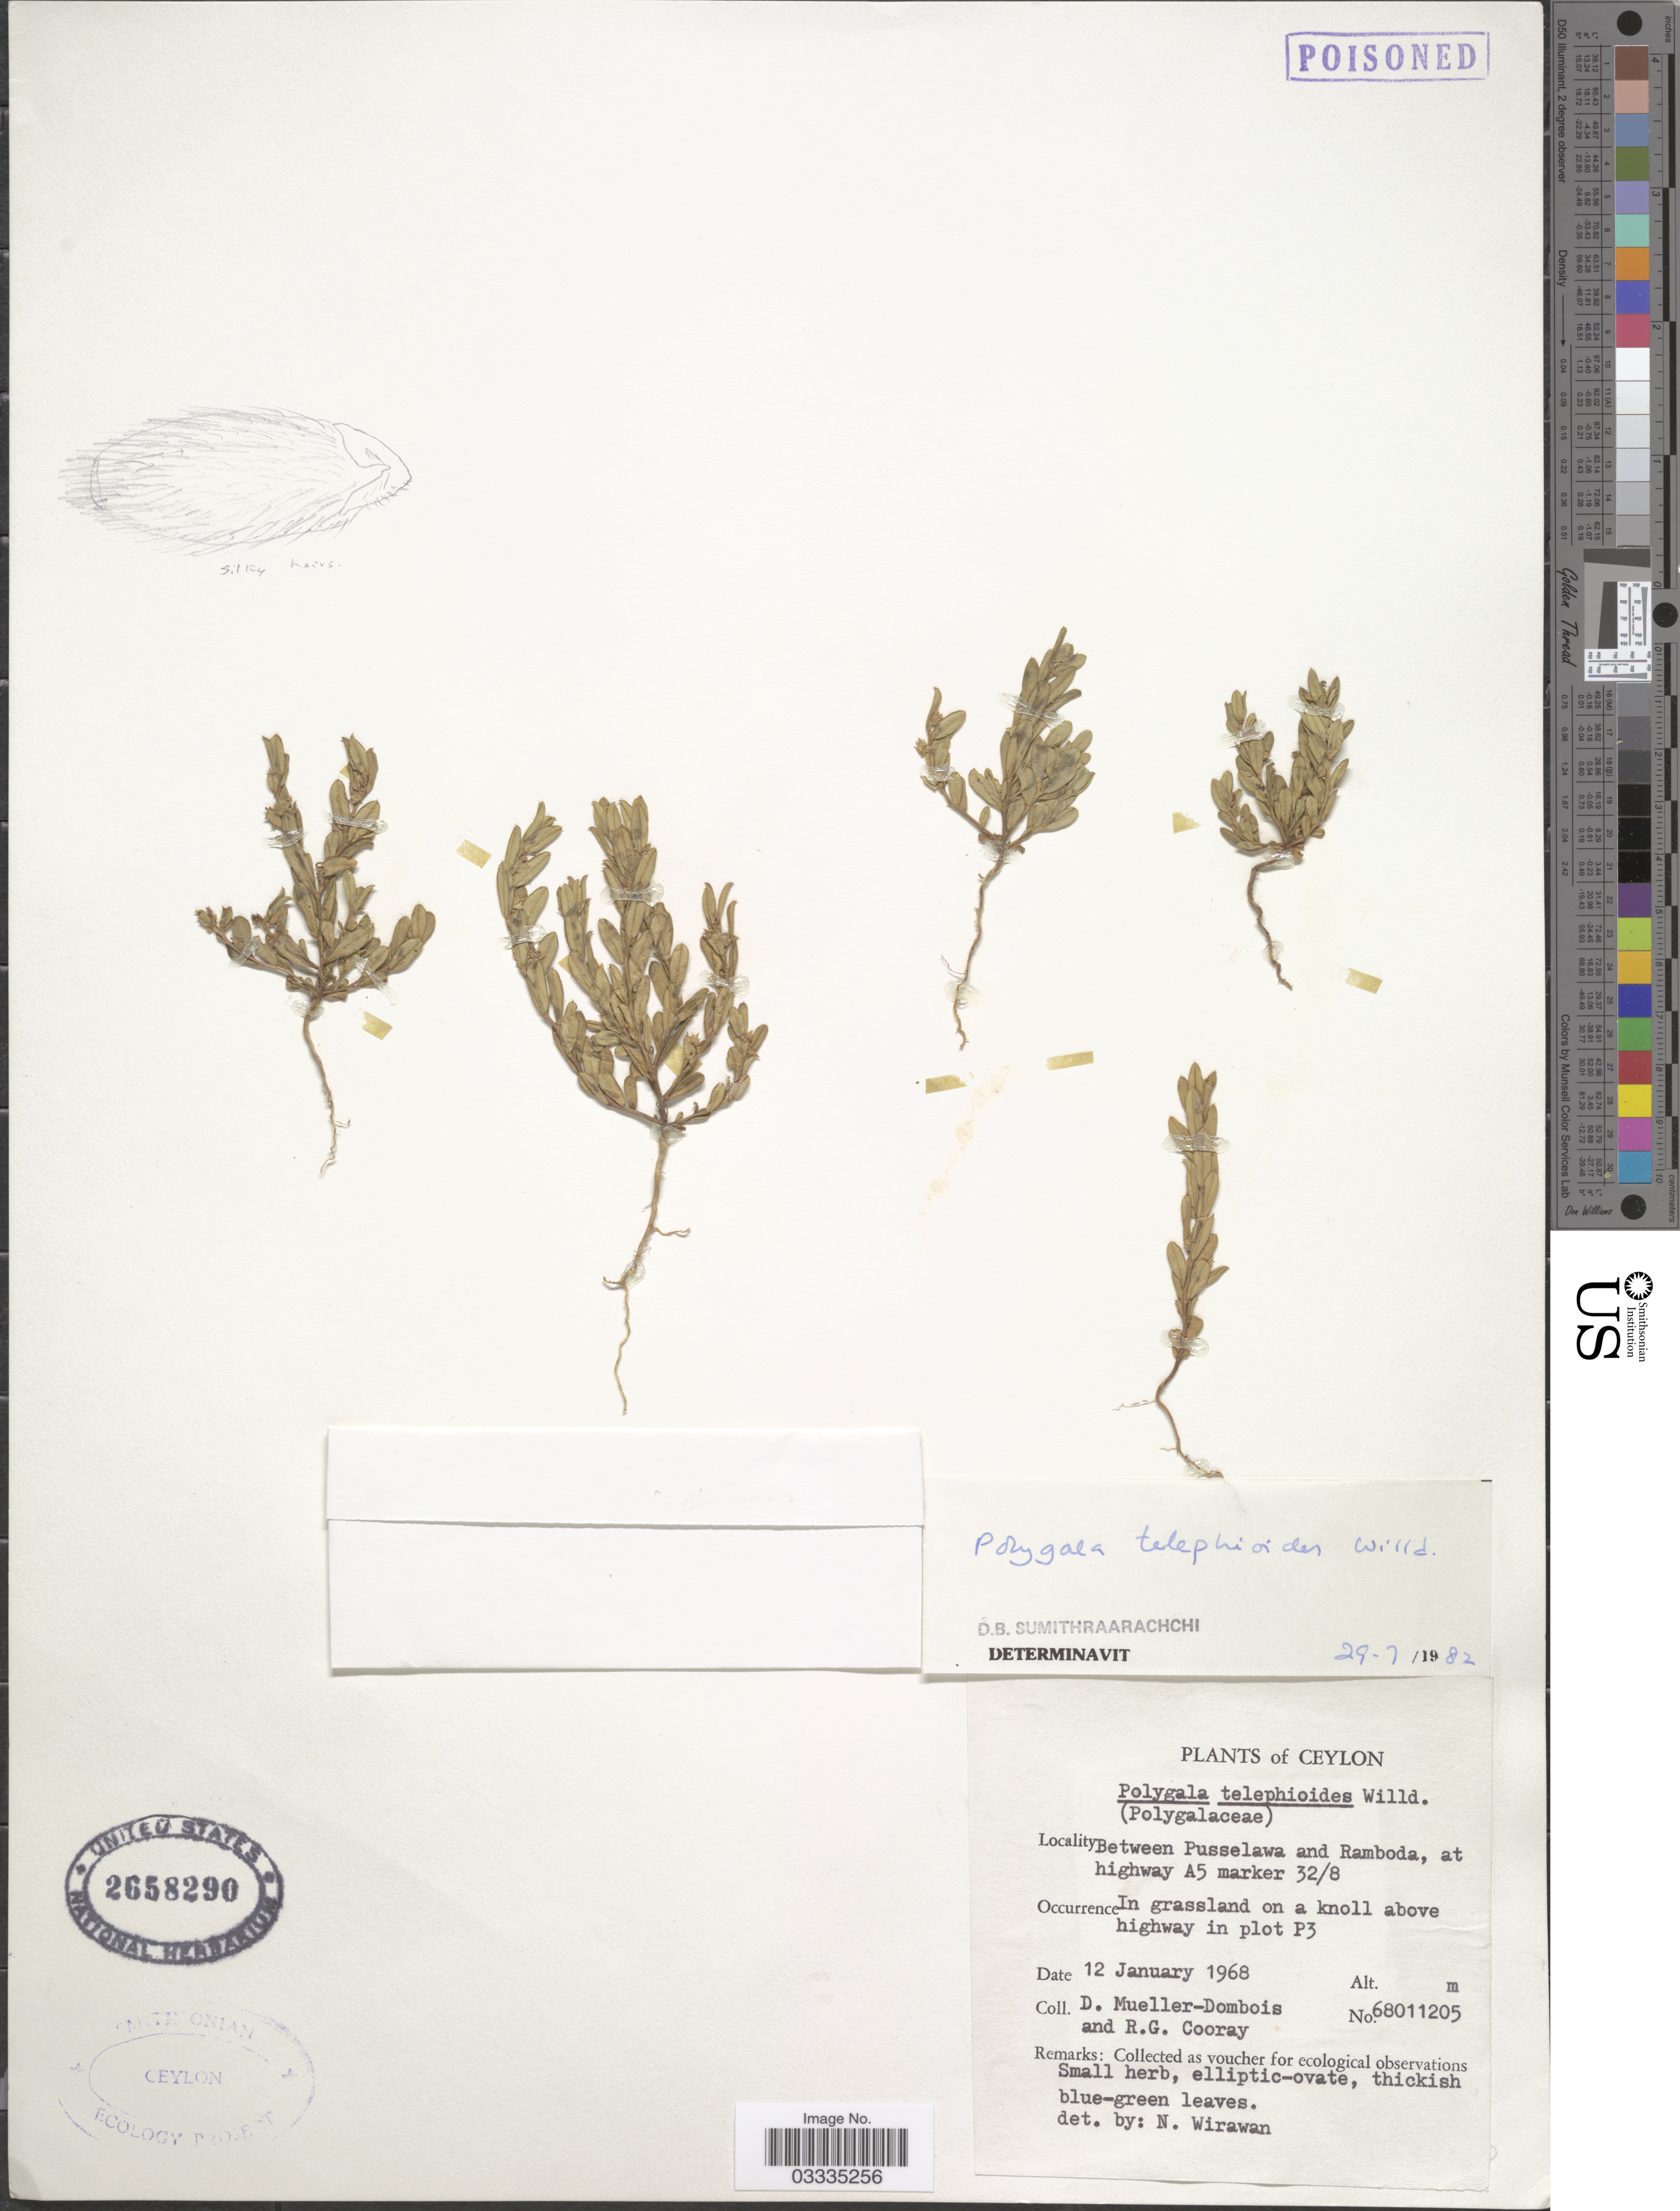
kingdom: Plantae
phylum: Tracheophyta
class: Magnoliopsida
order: Fabales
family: Polygalaceae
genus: Polygala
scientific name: Polygala telephioides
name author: Willd.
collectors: D. Mueller-Dombois & R. Cooray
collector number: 68011205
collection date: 1968-01-12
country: Sri Lanka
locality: Ceylon. Between Pusselawa and Ramboda, at highway A5 marker 32/8. In grassland on a knoll above highway in plot P3.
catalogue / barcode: US 2658290